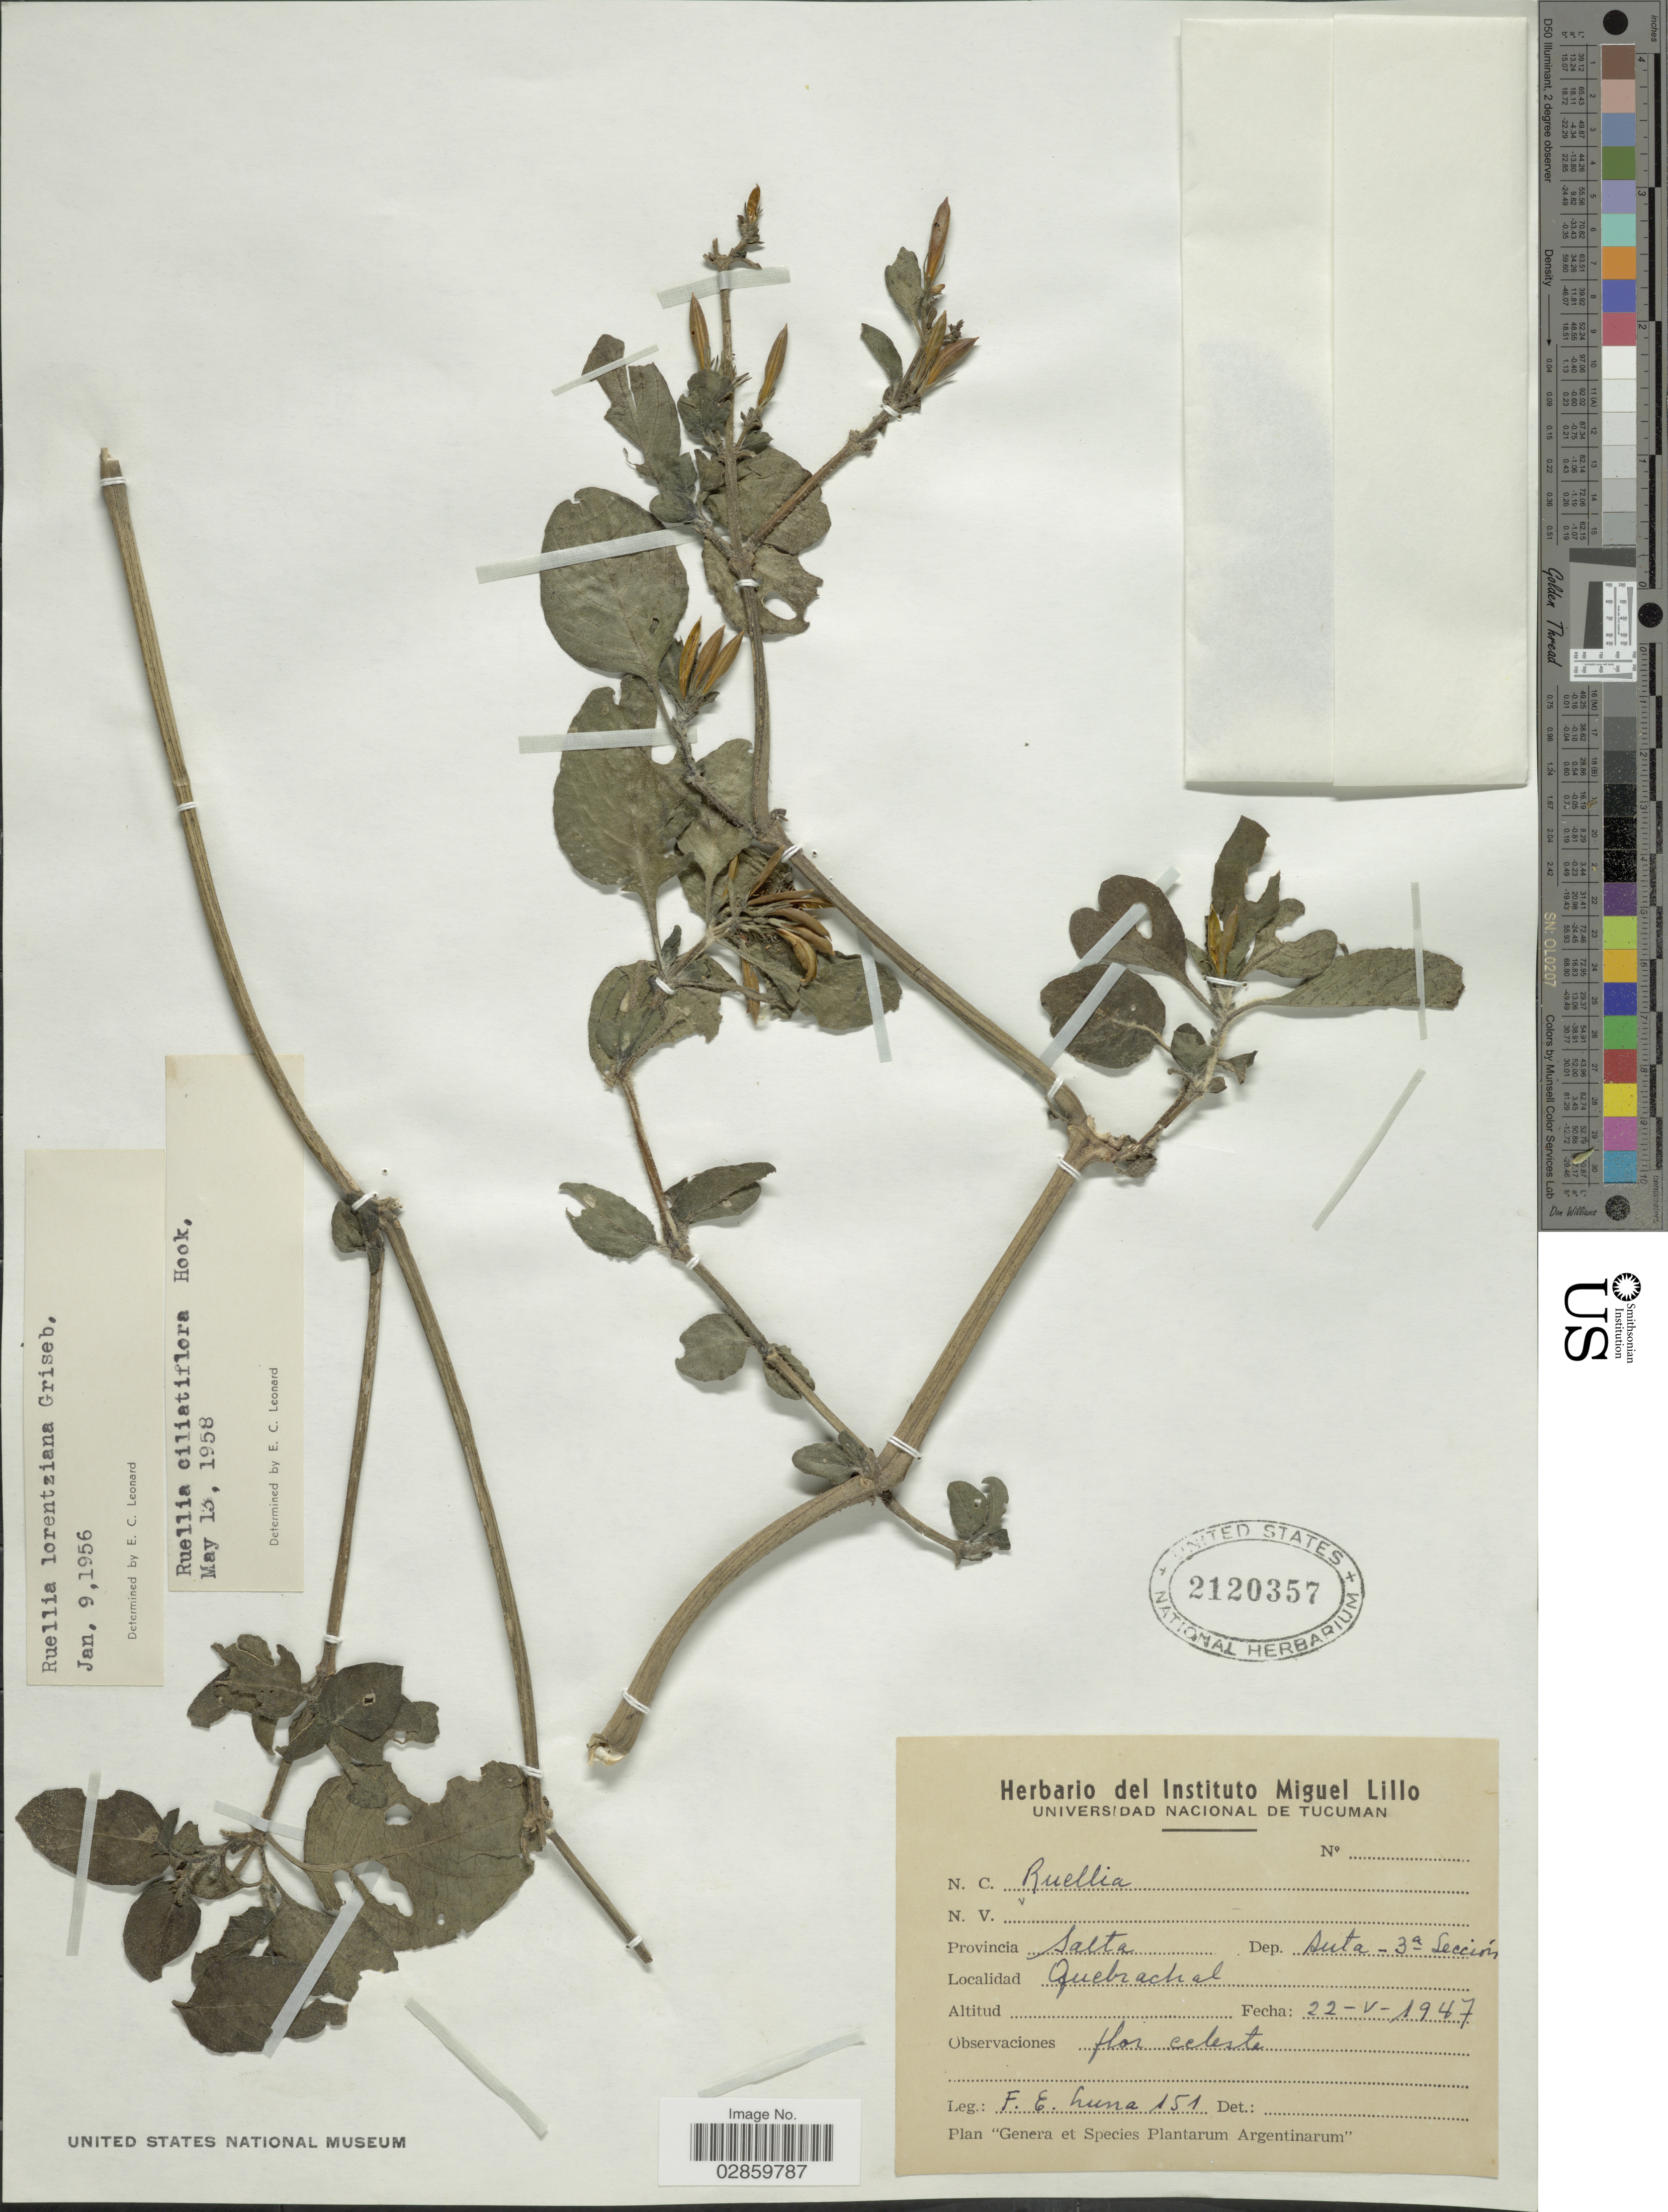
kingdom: Plantae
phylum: Tracheophyta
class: Magnoliopsida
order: Lamiales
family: Acanthaceae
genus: Ruellia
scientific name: Ruellia ciliatiflora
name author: Hook.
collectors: F. E. Luna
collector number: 151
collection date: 1947-05-22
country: Argentina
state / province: Salta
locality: Dep. Anta - 3a Sección. Quebrachal.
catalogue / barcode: US 2120357